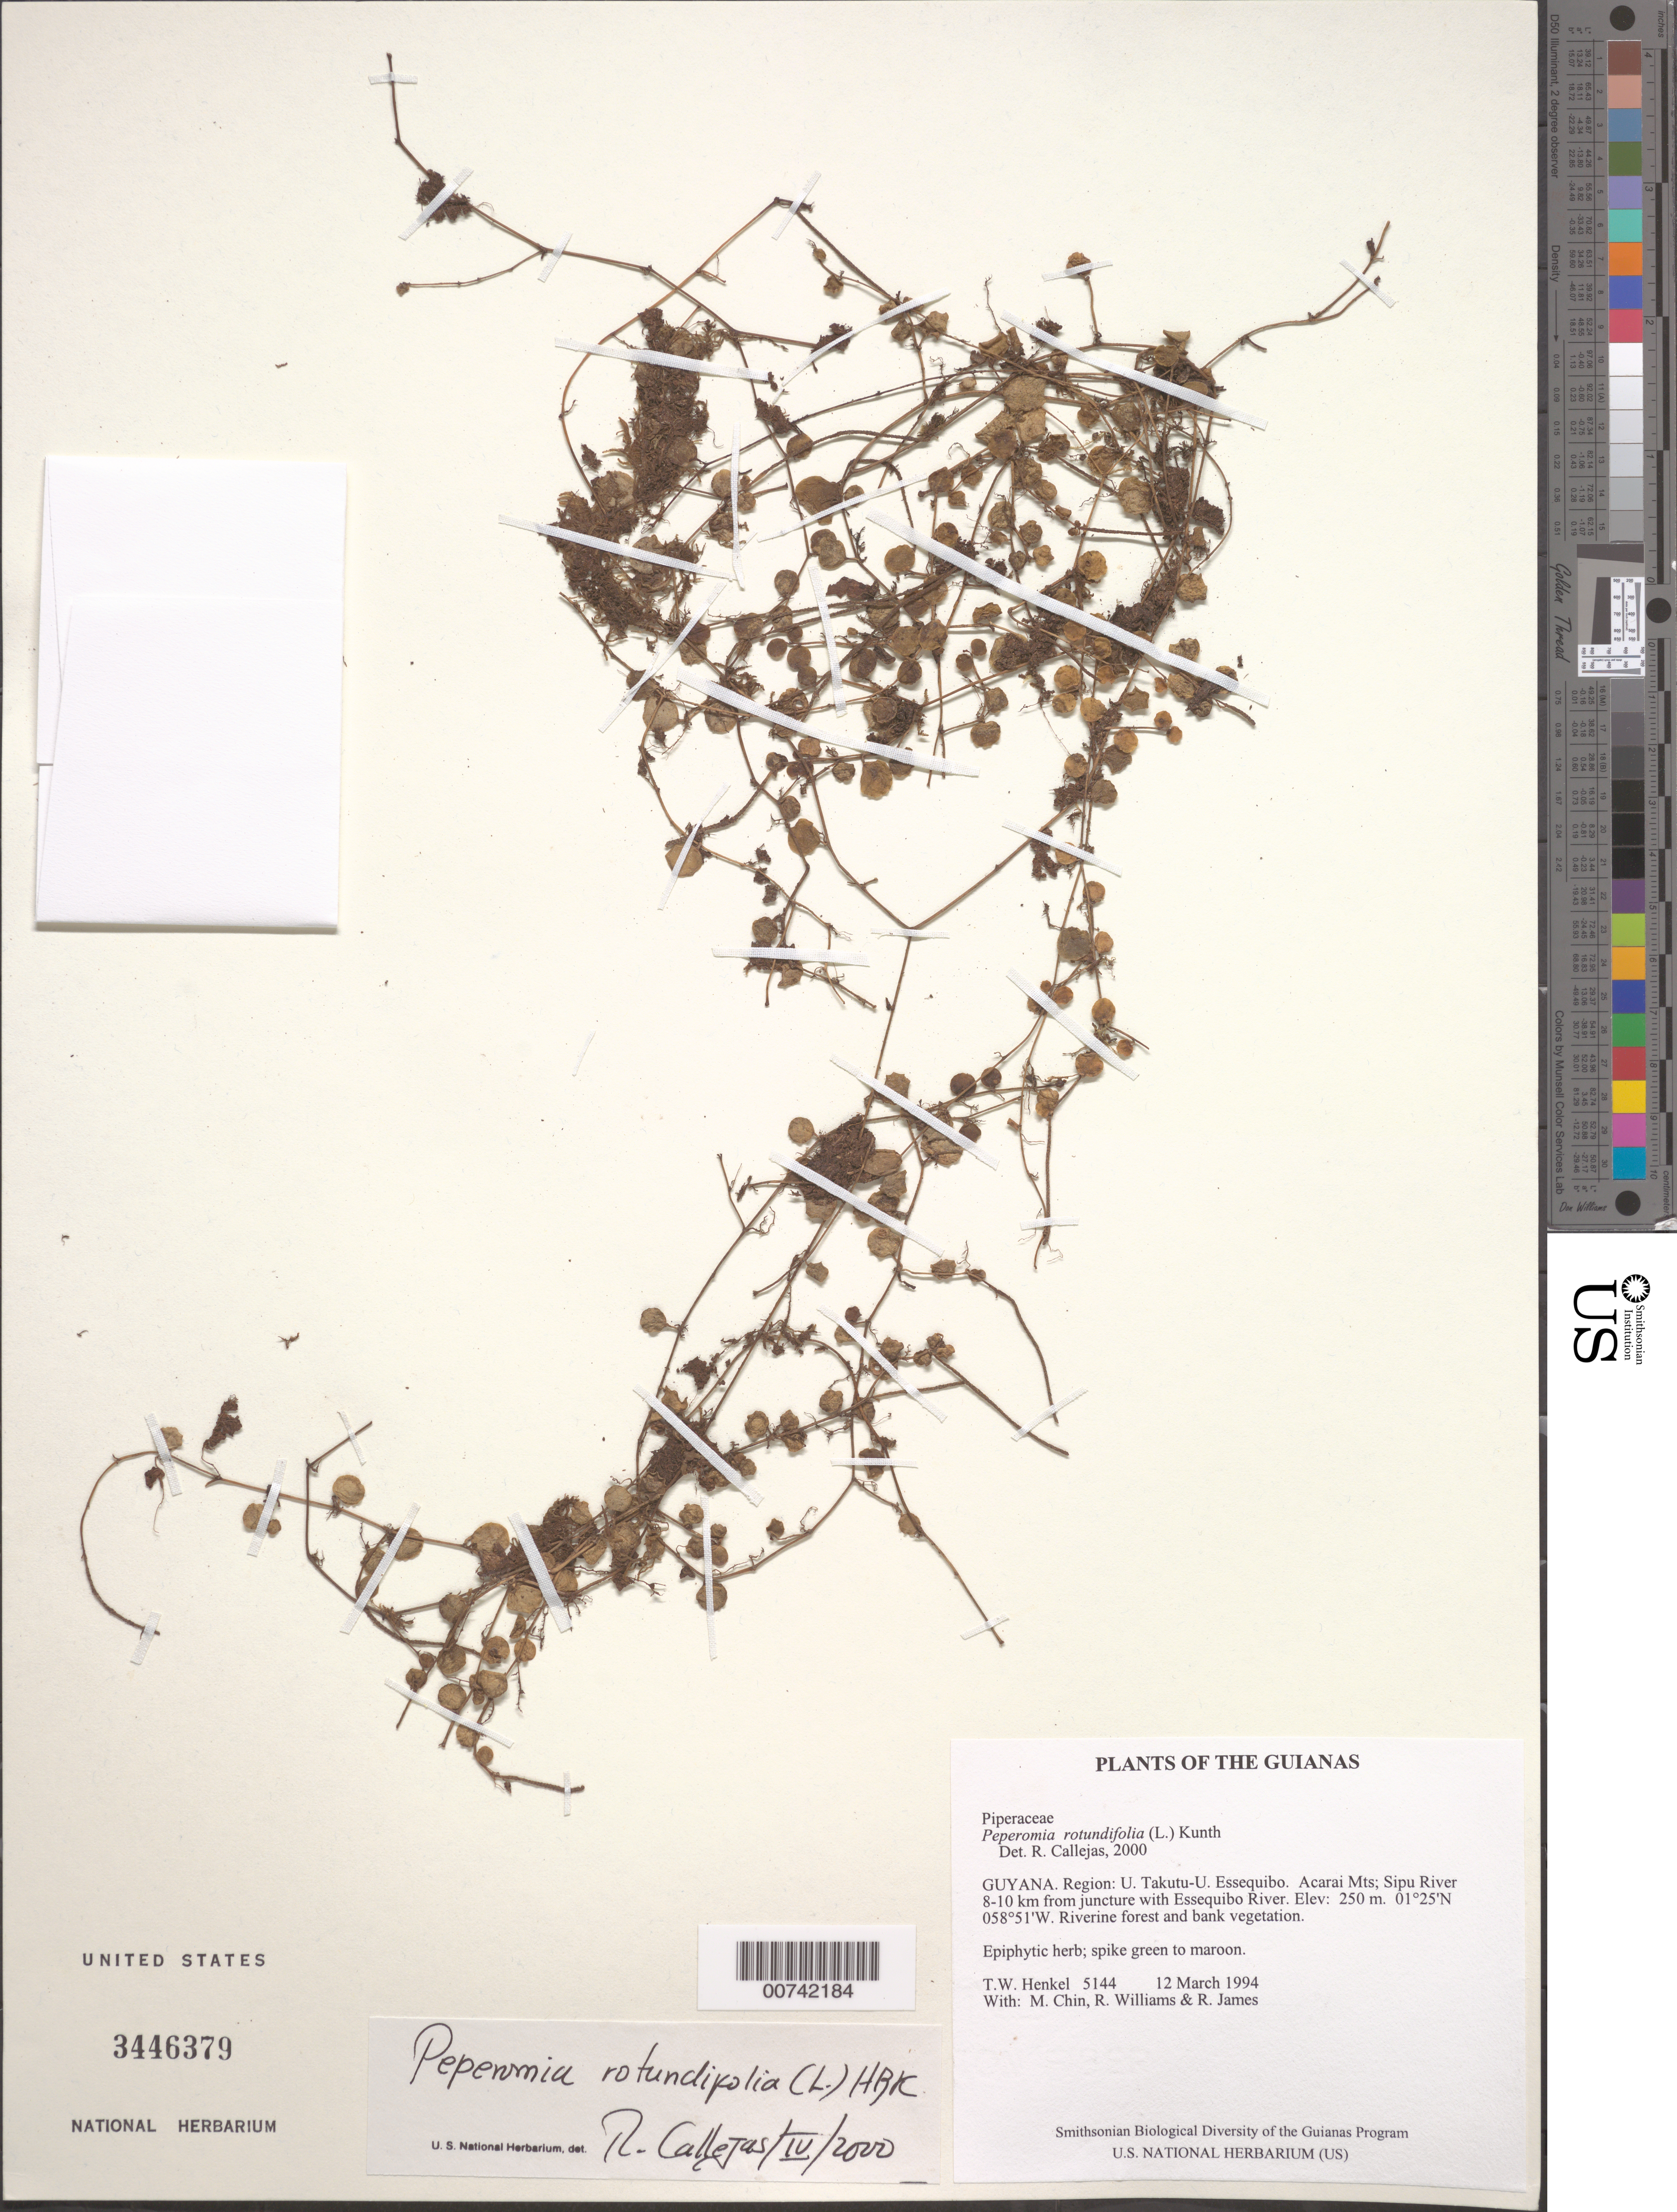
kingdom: Plantae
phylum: Tracheophyta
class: Magnoliopsida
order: Piperales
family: Piperaceae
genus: Peperomia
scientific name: Peperomia rotundifolia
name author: (L.) Kunth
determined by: Görts-van Rijn, A. R.; Christenhusz, M. J.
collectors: T. Henkel, M. Chin, R. Williams & R. James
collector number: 5144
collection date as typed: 12 March 1994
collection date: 1994-03-12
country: Guyana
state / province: U. Takutu-U. Essequibo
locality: Acarai Mts; Sipu River 8-10 km from juncture with Essequibo River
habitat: Riverine forest and bank vegetation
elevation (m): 250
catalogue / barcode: US 3446379